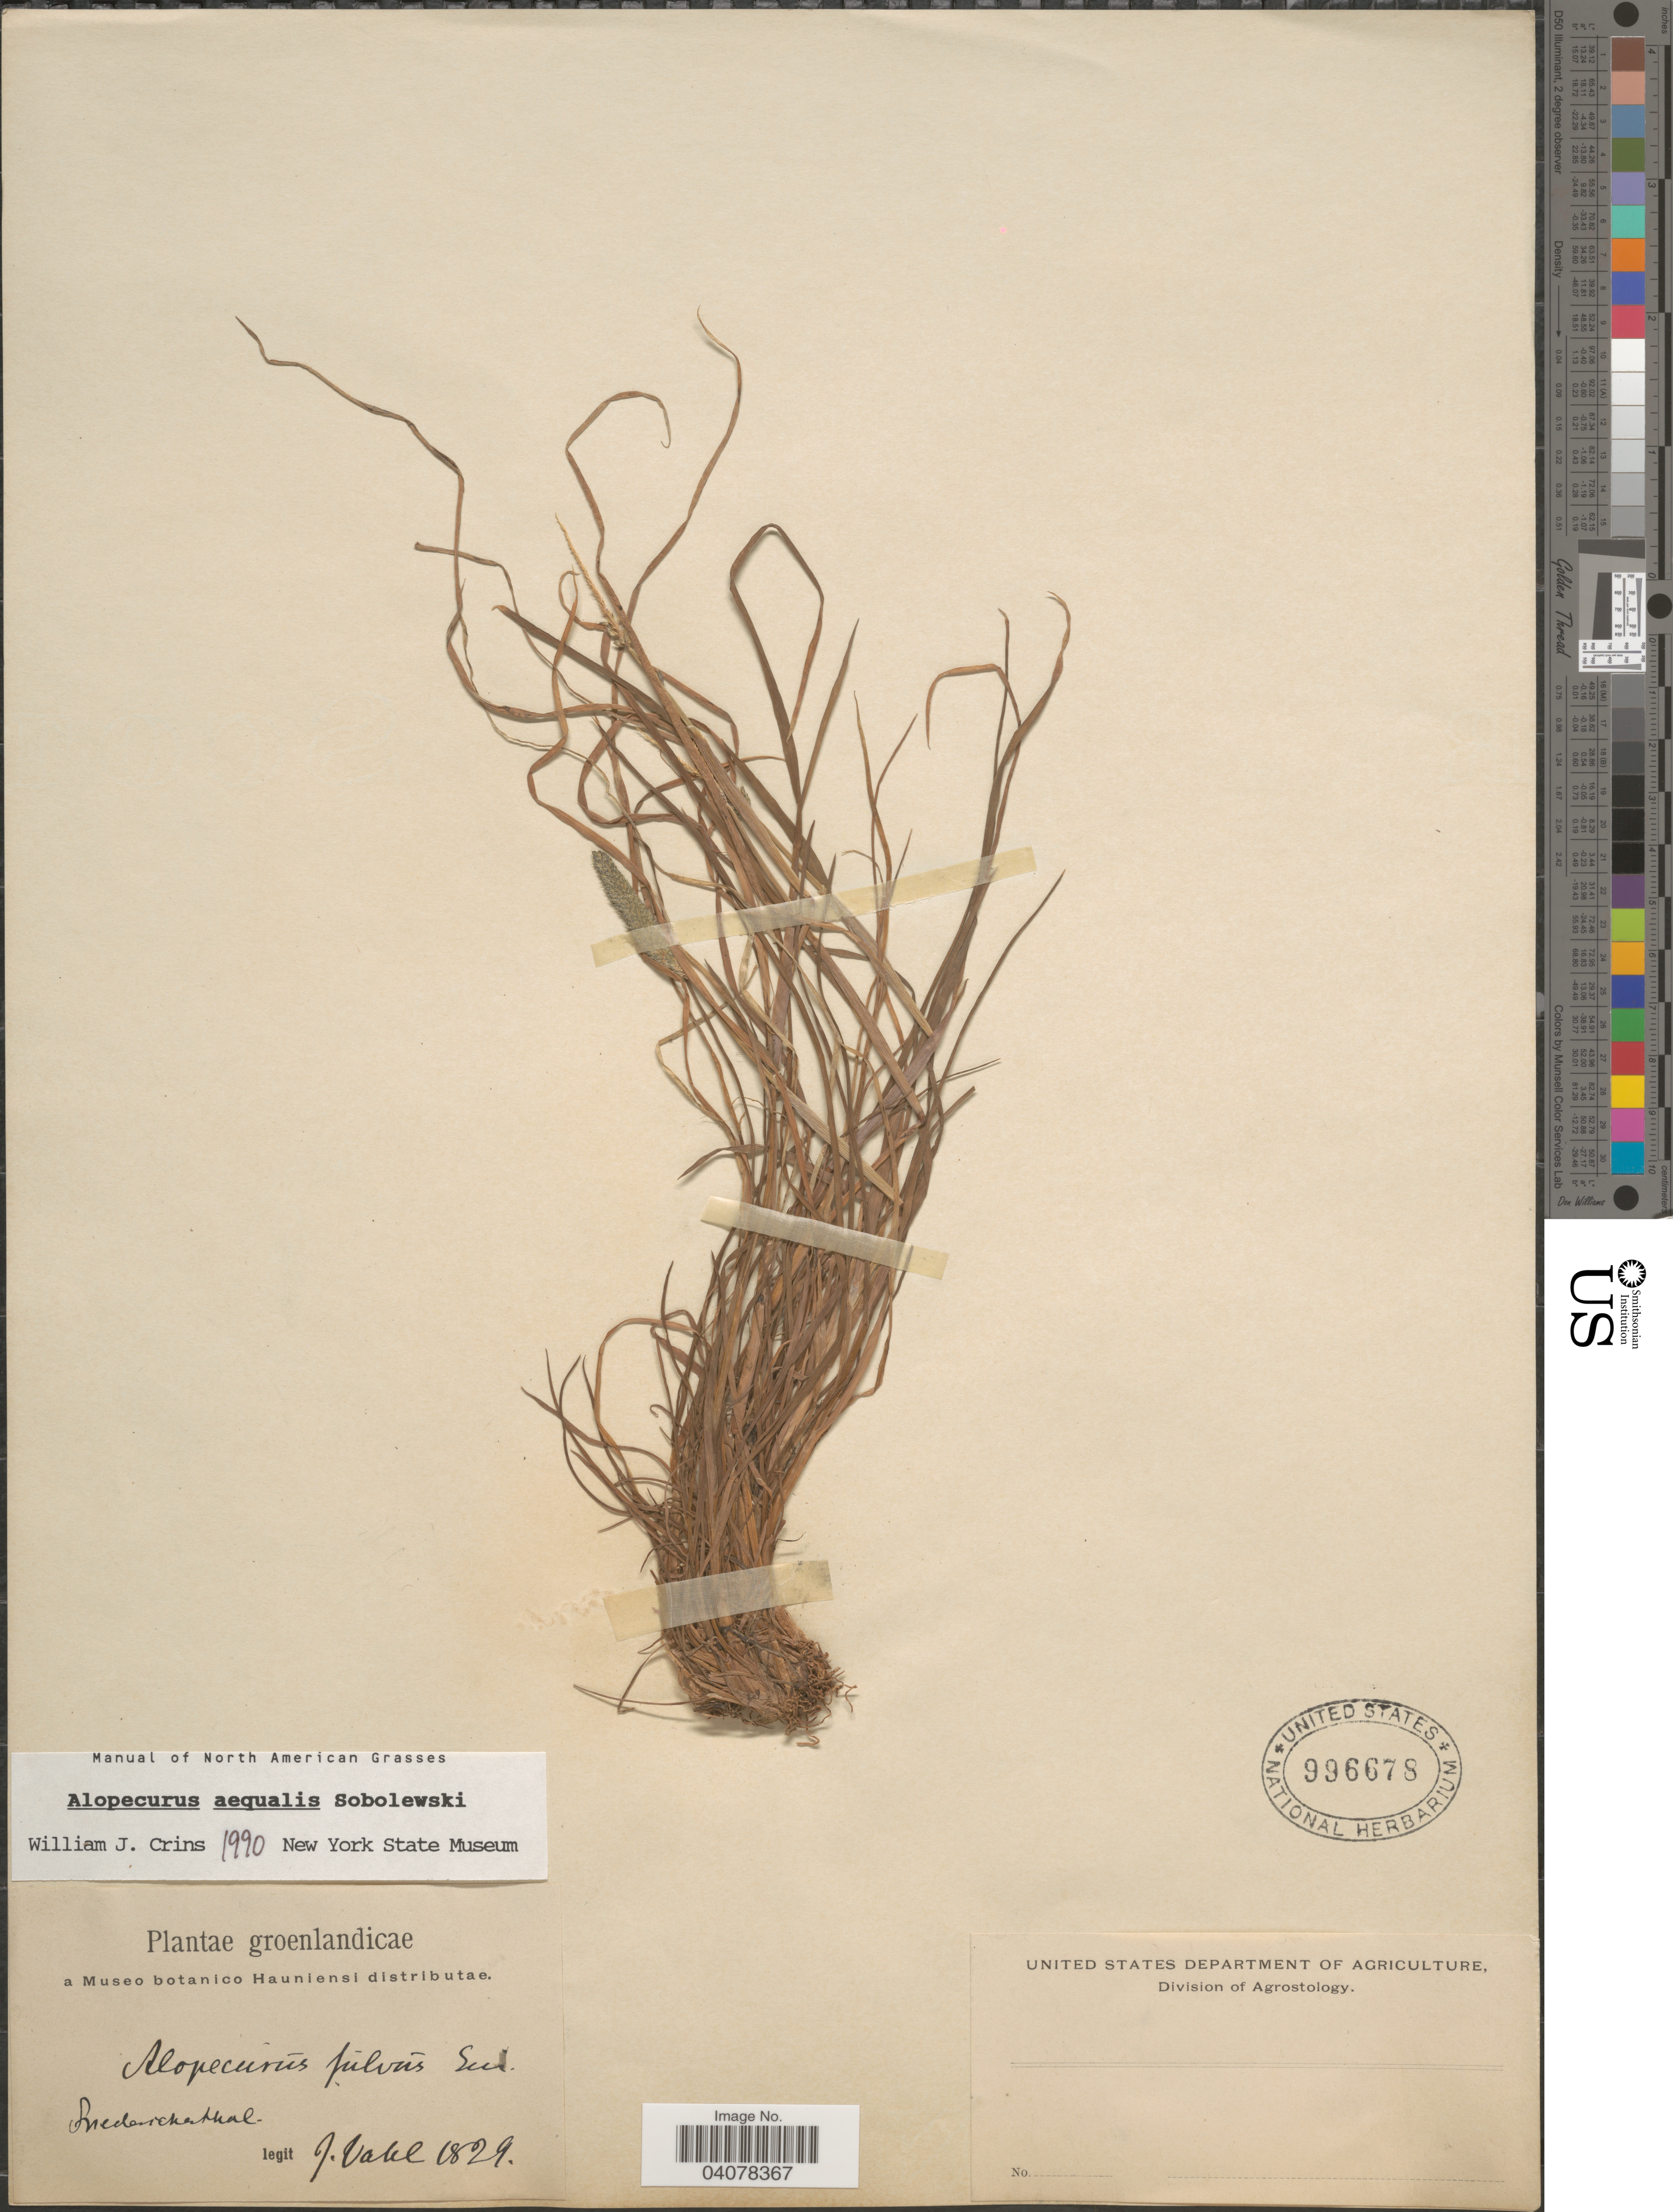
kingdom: Plantae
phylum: Tracheophyta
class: Liliopsida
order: Poales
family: Poaceae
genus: Alopecurus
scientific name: Alopecurus aequalis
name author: Sobol.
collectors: J. M. Vahl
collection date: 1829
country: Greenland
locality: Groenlandicae. Friedrichsthal.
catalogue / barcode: US 996678